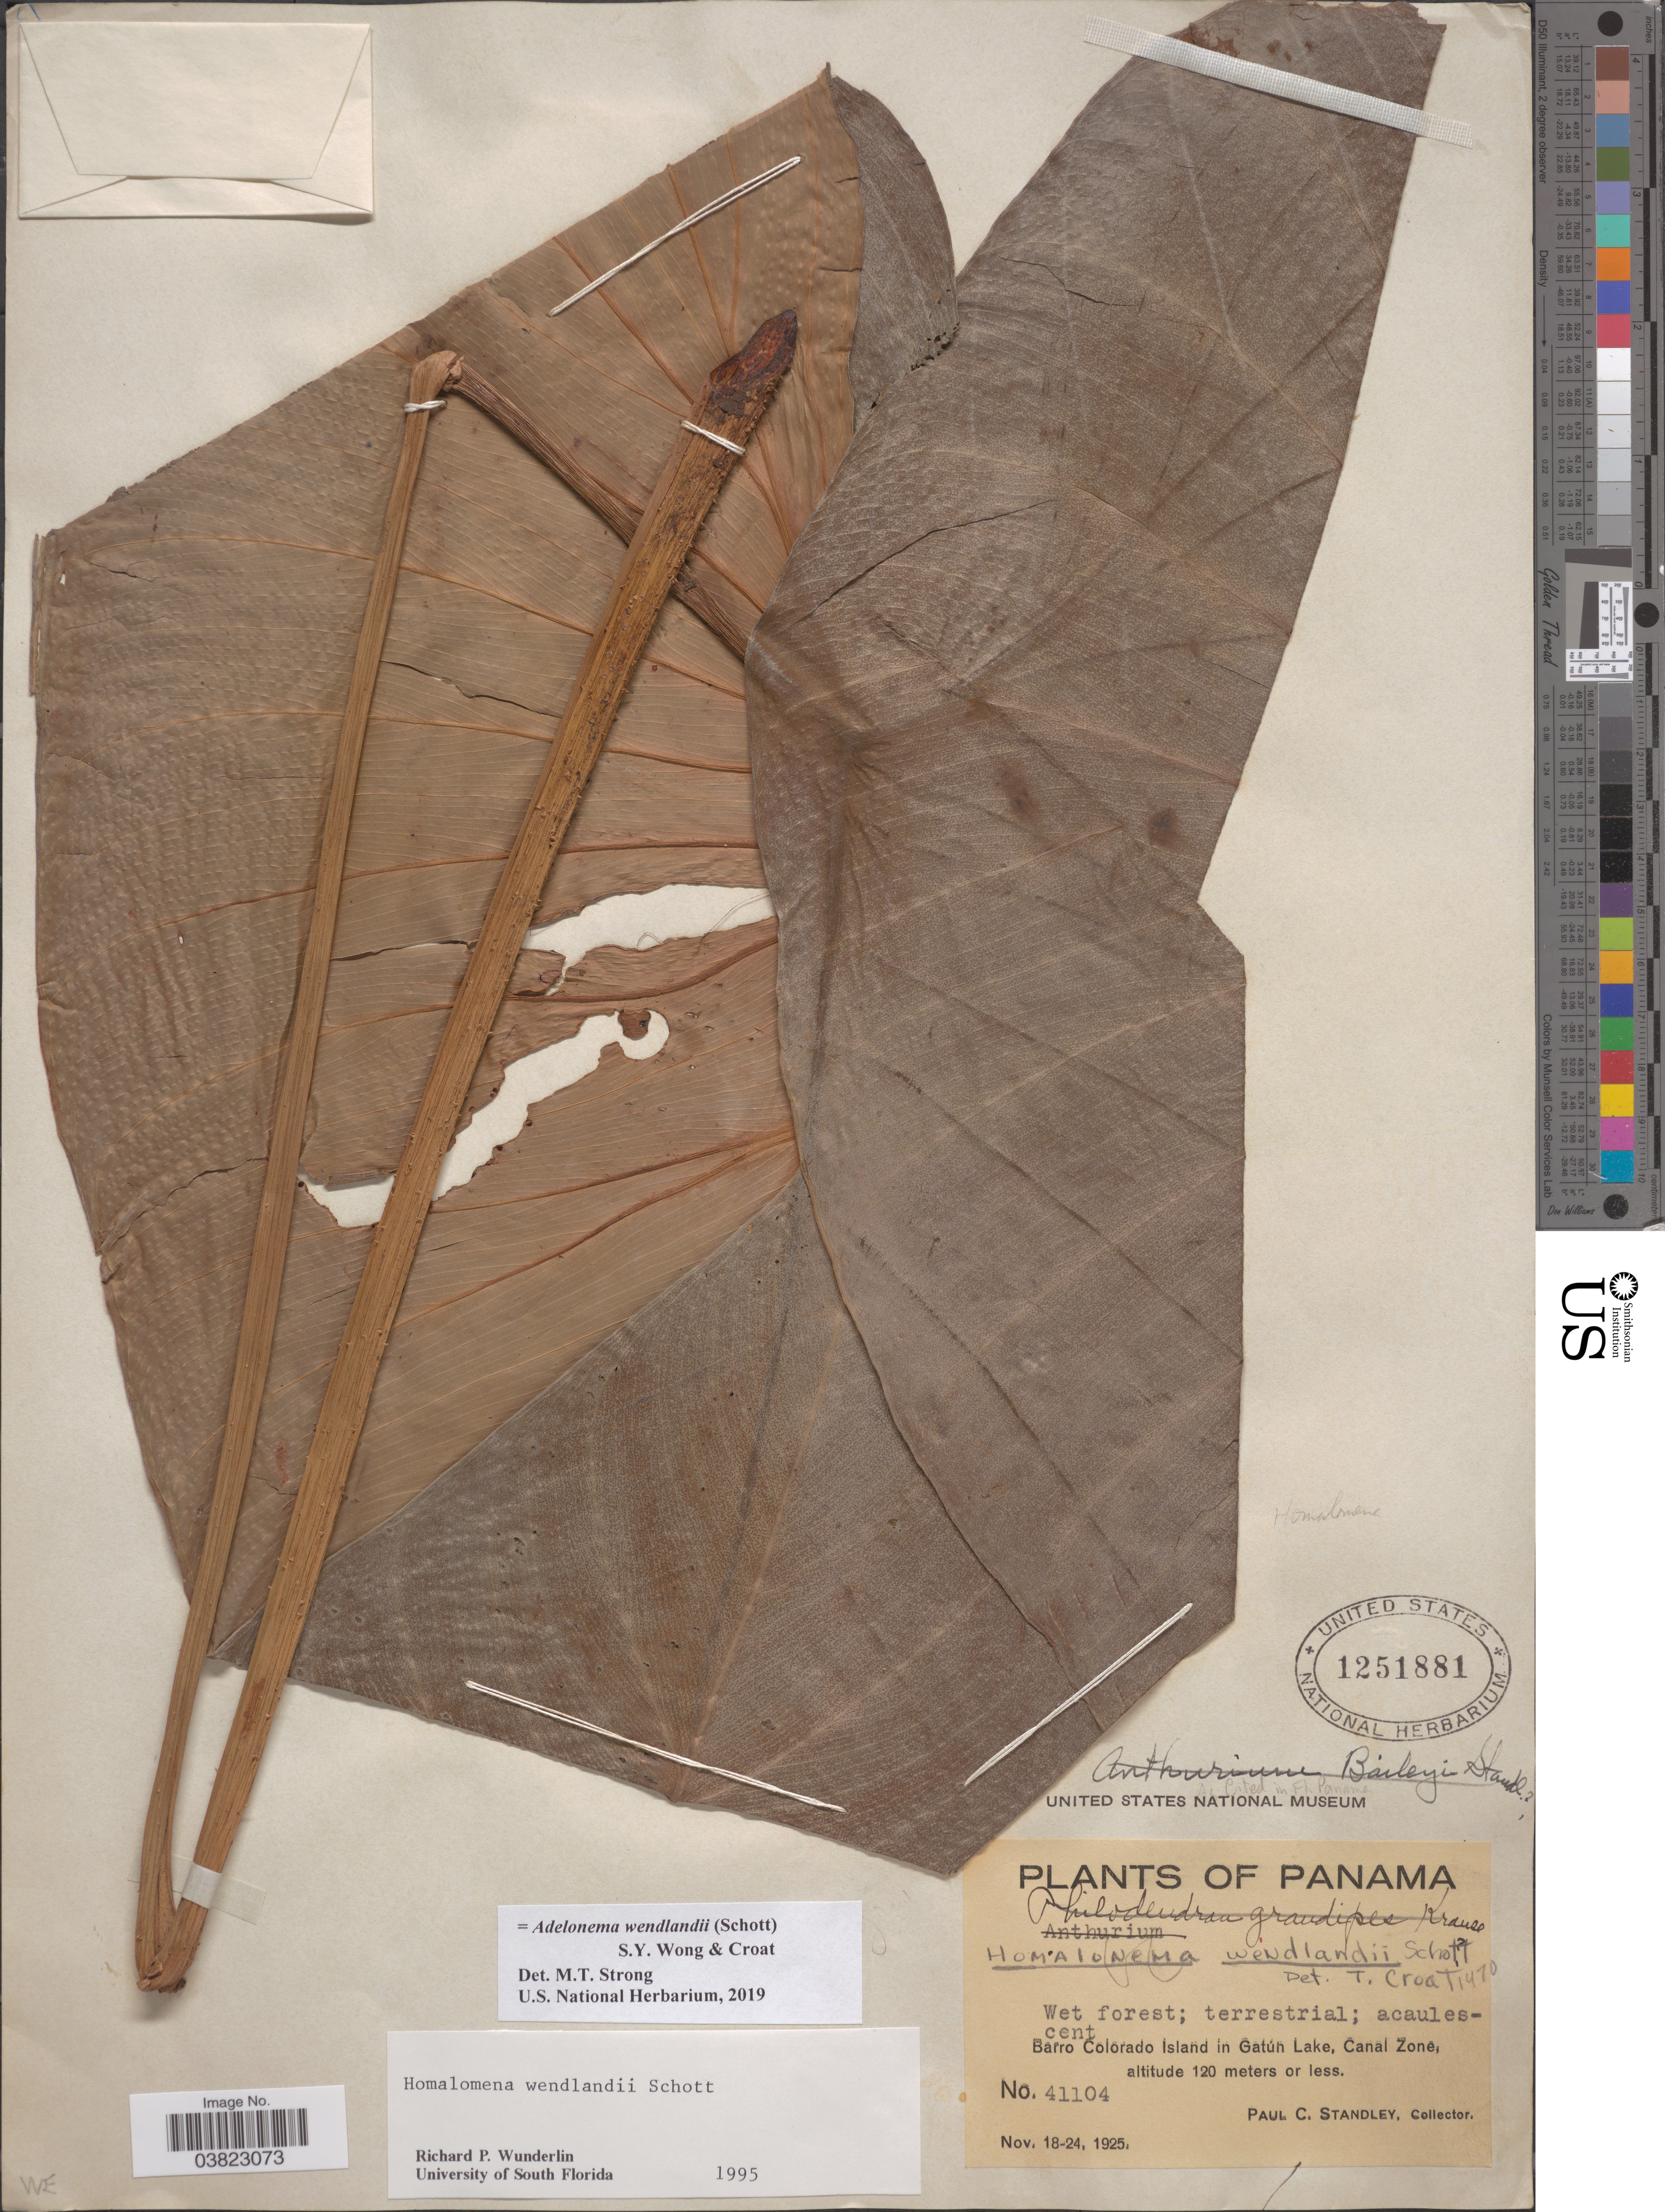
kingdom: Plantae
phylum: Tracheophyta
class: Liliopsida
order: Alismatales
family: Araceae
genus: Homalomena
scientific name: Homalomena wendlandii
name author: Schott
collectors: P. C. Standley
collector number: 41104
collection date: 1925-11-18/1925-11-24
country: Panama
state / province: Panamá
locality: Barro Colorado Island in Gatún Lake, Canal Zone.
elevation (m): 120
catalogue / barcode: US 1251881